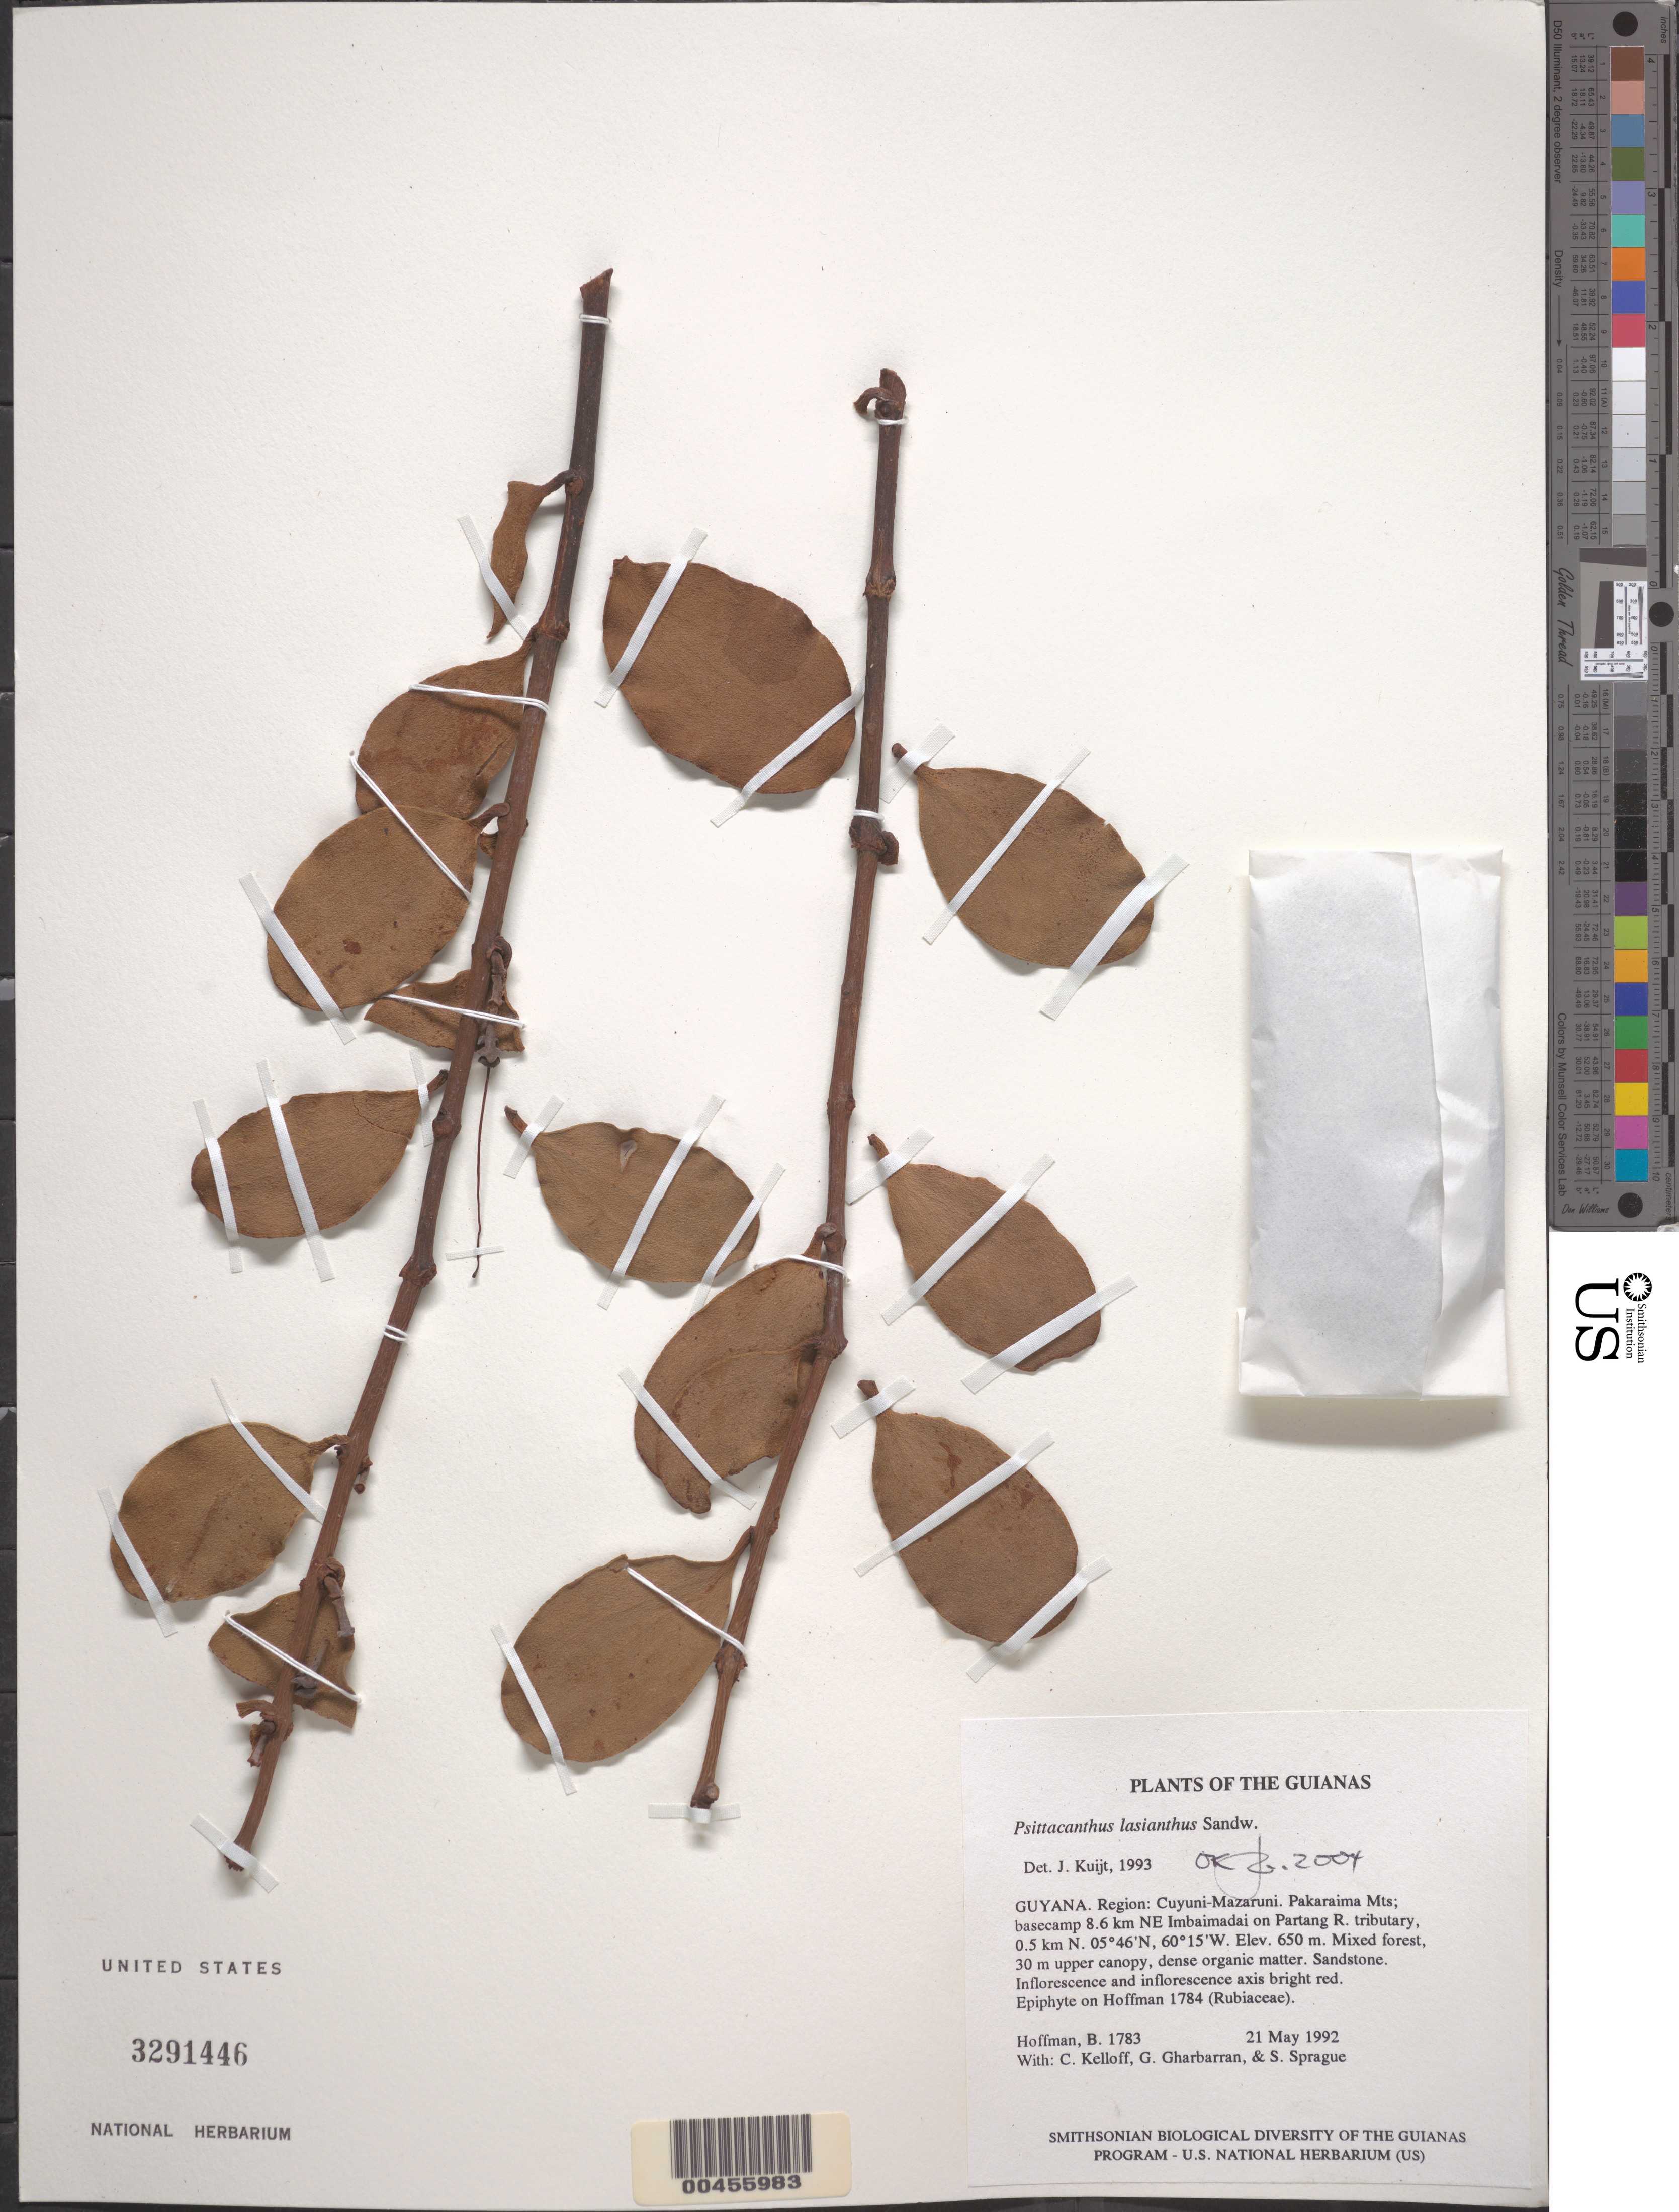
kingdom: Plantae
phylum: Tracheophyta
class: Magnoliopsida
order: Santalales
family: Loranthaceae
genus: Psittacanthus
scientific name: Psittacanthus leptanthus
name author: A.C. Sm.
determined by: Kuijt, Job, (CANADA)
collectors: B. Hoffman, C. L. Kelloff, G. Gharbarran & S. Sprague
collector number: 1783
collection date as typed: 21 May 1992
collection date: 1992-05-21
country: Guyana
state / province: Cuyuni-Mazaruni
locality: Pakaraima Mts; basecamp 8.6 km NE Imbaimadai on Partang River tributary, 0.5 km N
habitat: Mixed forest, 30 m upper canopy, dense organic matter. Sandstone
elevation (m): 650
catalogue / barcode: US 3291446